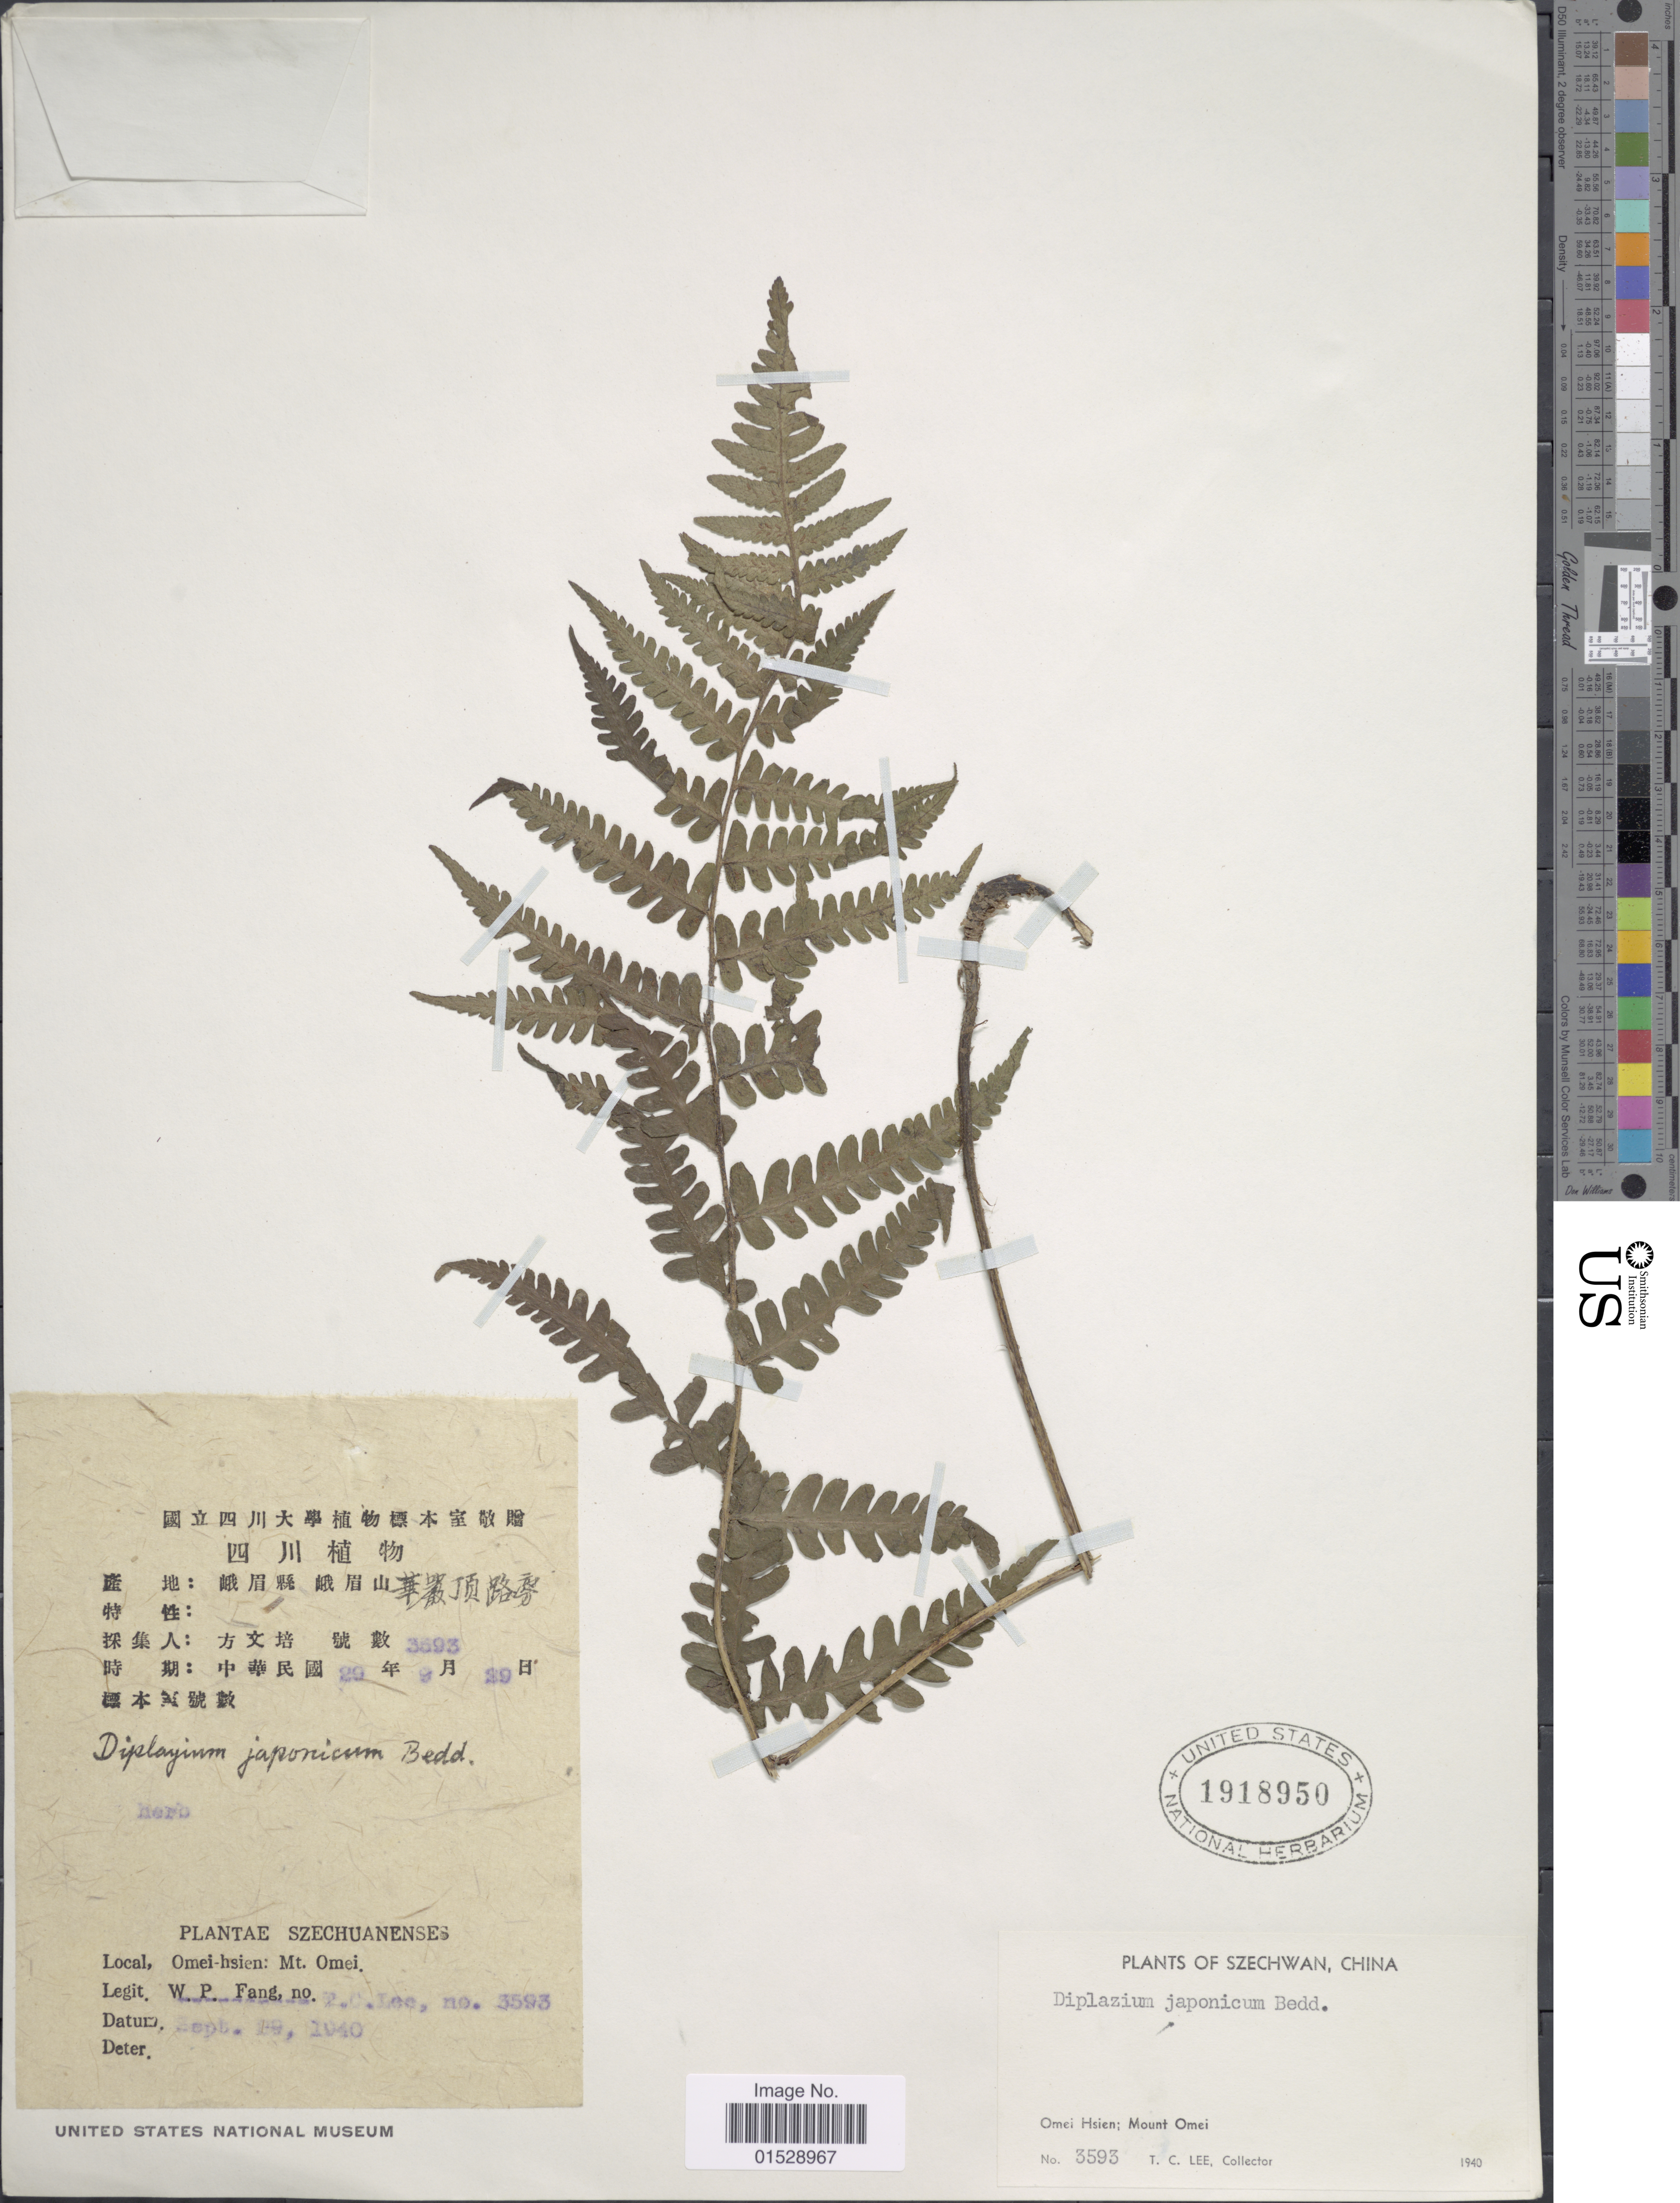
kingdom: Plantae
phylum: Tracheophyta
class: Polypodiopsida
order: Polypodiales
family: Athyriaceae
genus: Deparia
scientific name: Deparia japonica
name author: (Thunb.) M. Kato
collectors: T. Lee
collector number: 3593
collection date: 1940-09-19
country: China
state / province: Sichuan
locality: Szechwan, China, Omei Hsien; Mount Omei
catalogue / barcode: US 1918950